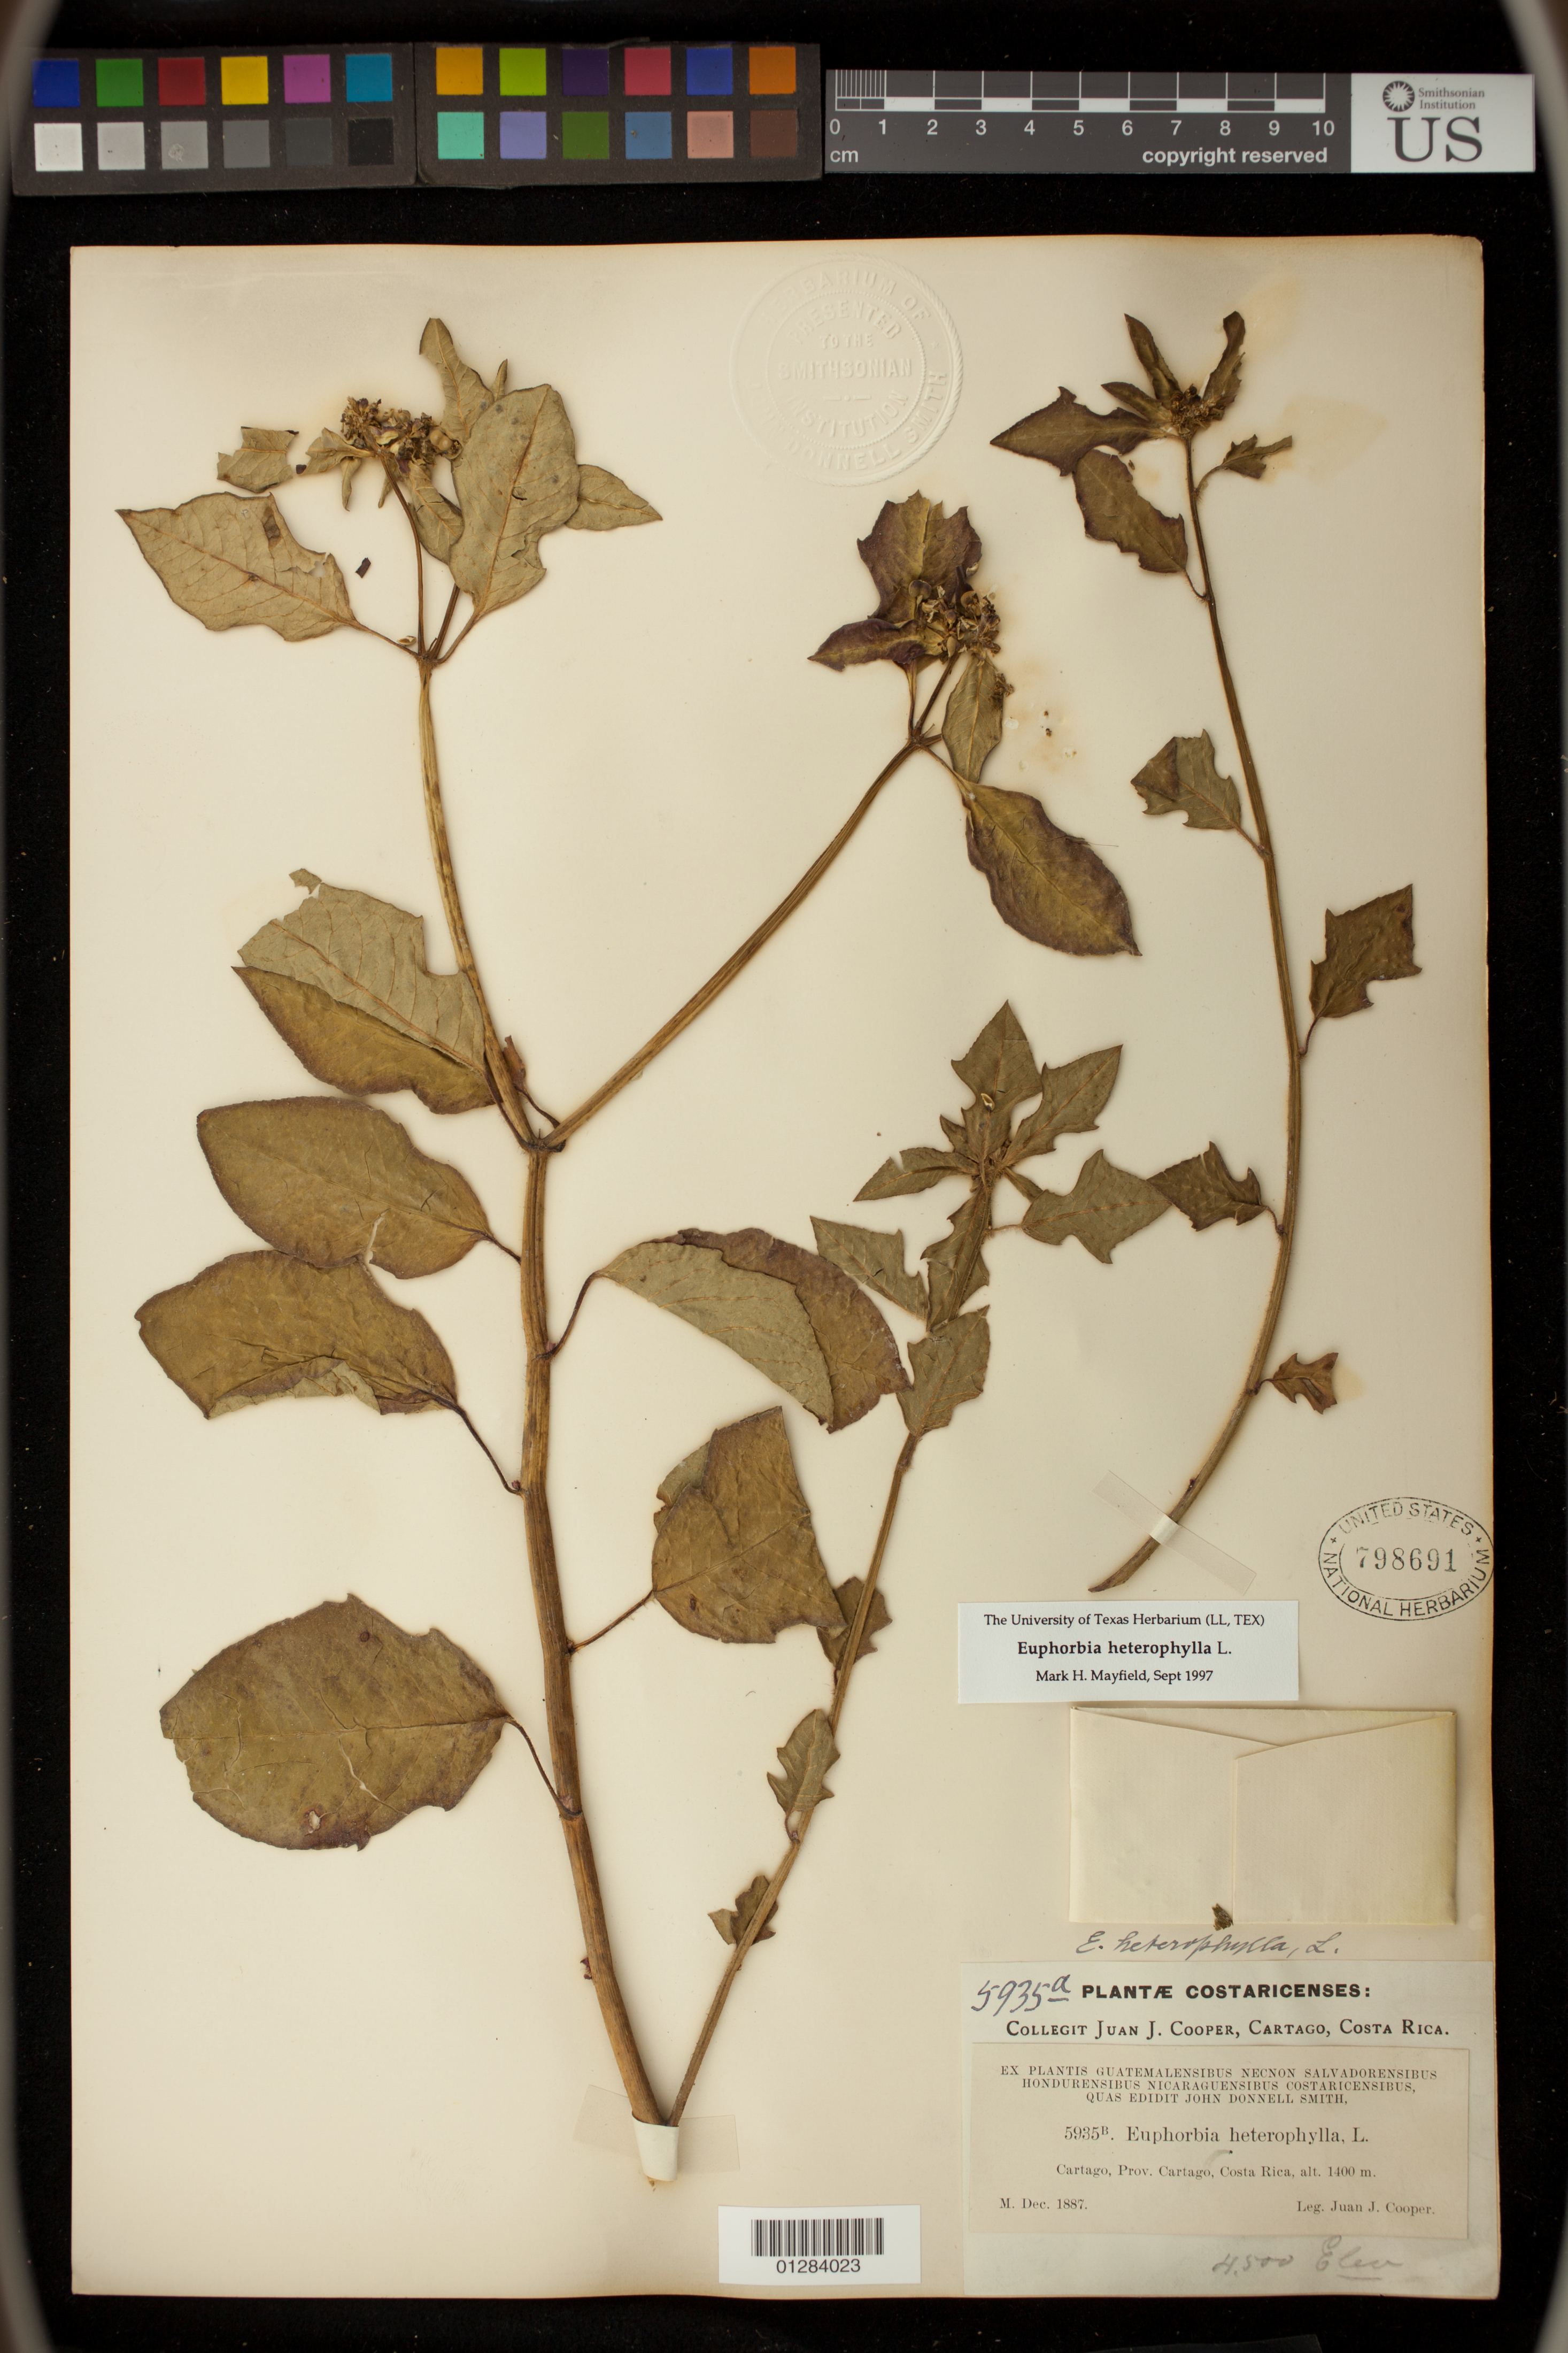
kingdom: Plantae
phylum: Tracheophyta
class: Magnoliopsida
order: Malpighiales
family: Euphorbiaceae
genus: Euphorbia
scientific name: Euphorbia heterophylla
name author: L.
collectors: J. J. Cooper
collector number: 5935a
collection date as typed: Dec 1887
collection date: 1887-12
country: Costa Rica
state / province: Cartago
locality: Cartago.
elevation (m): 1400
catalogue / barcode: US 798691